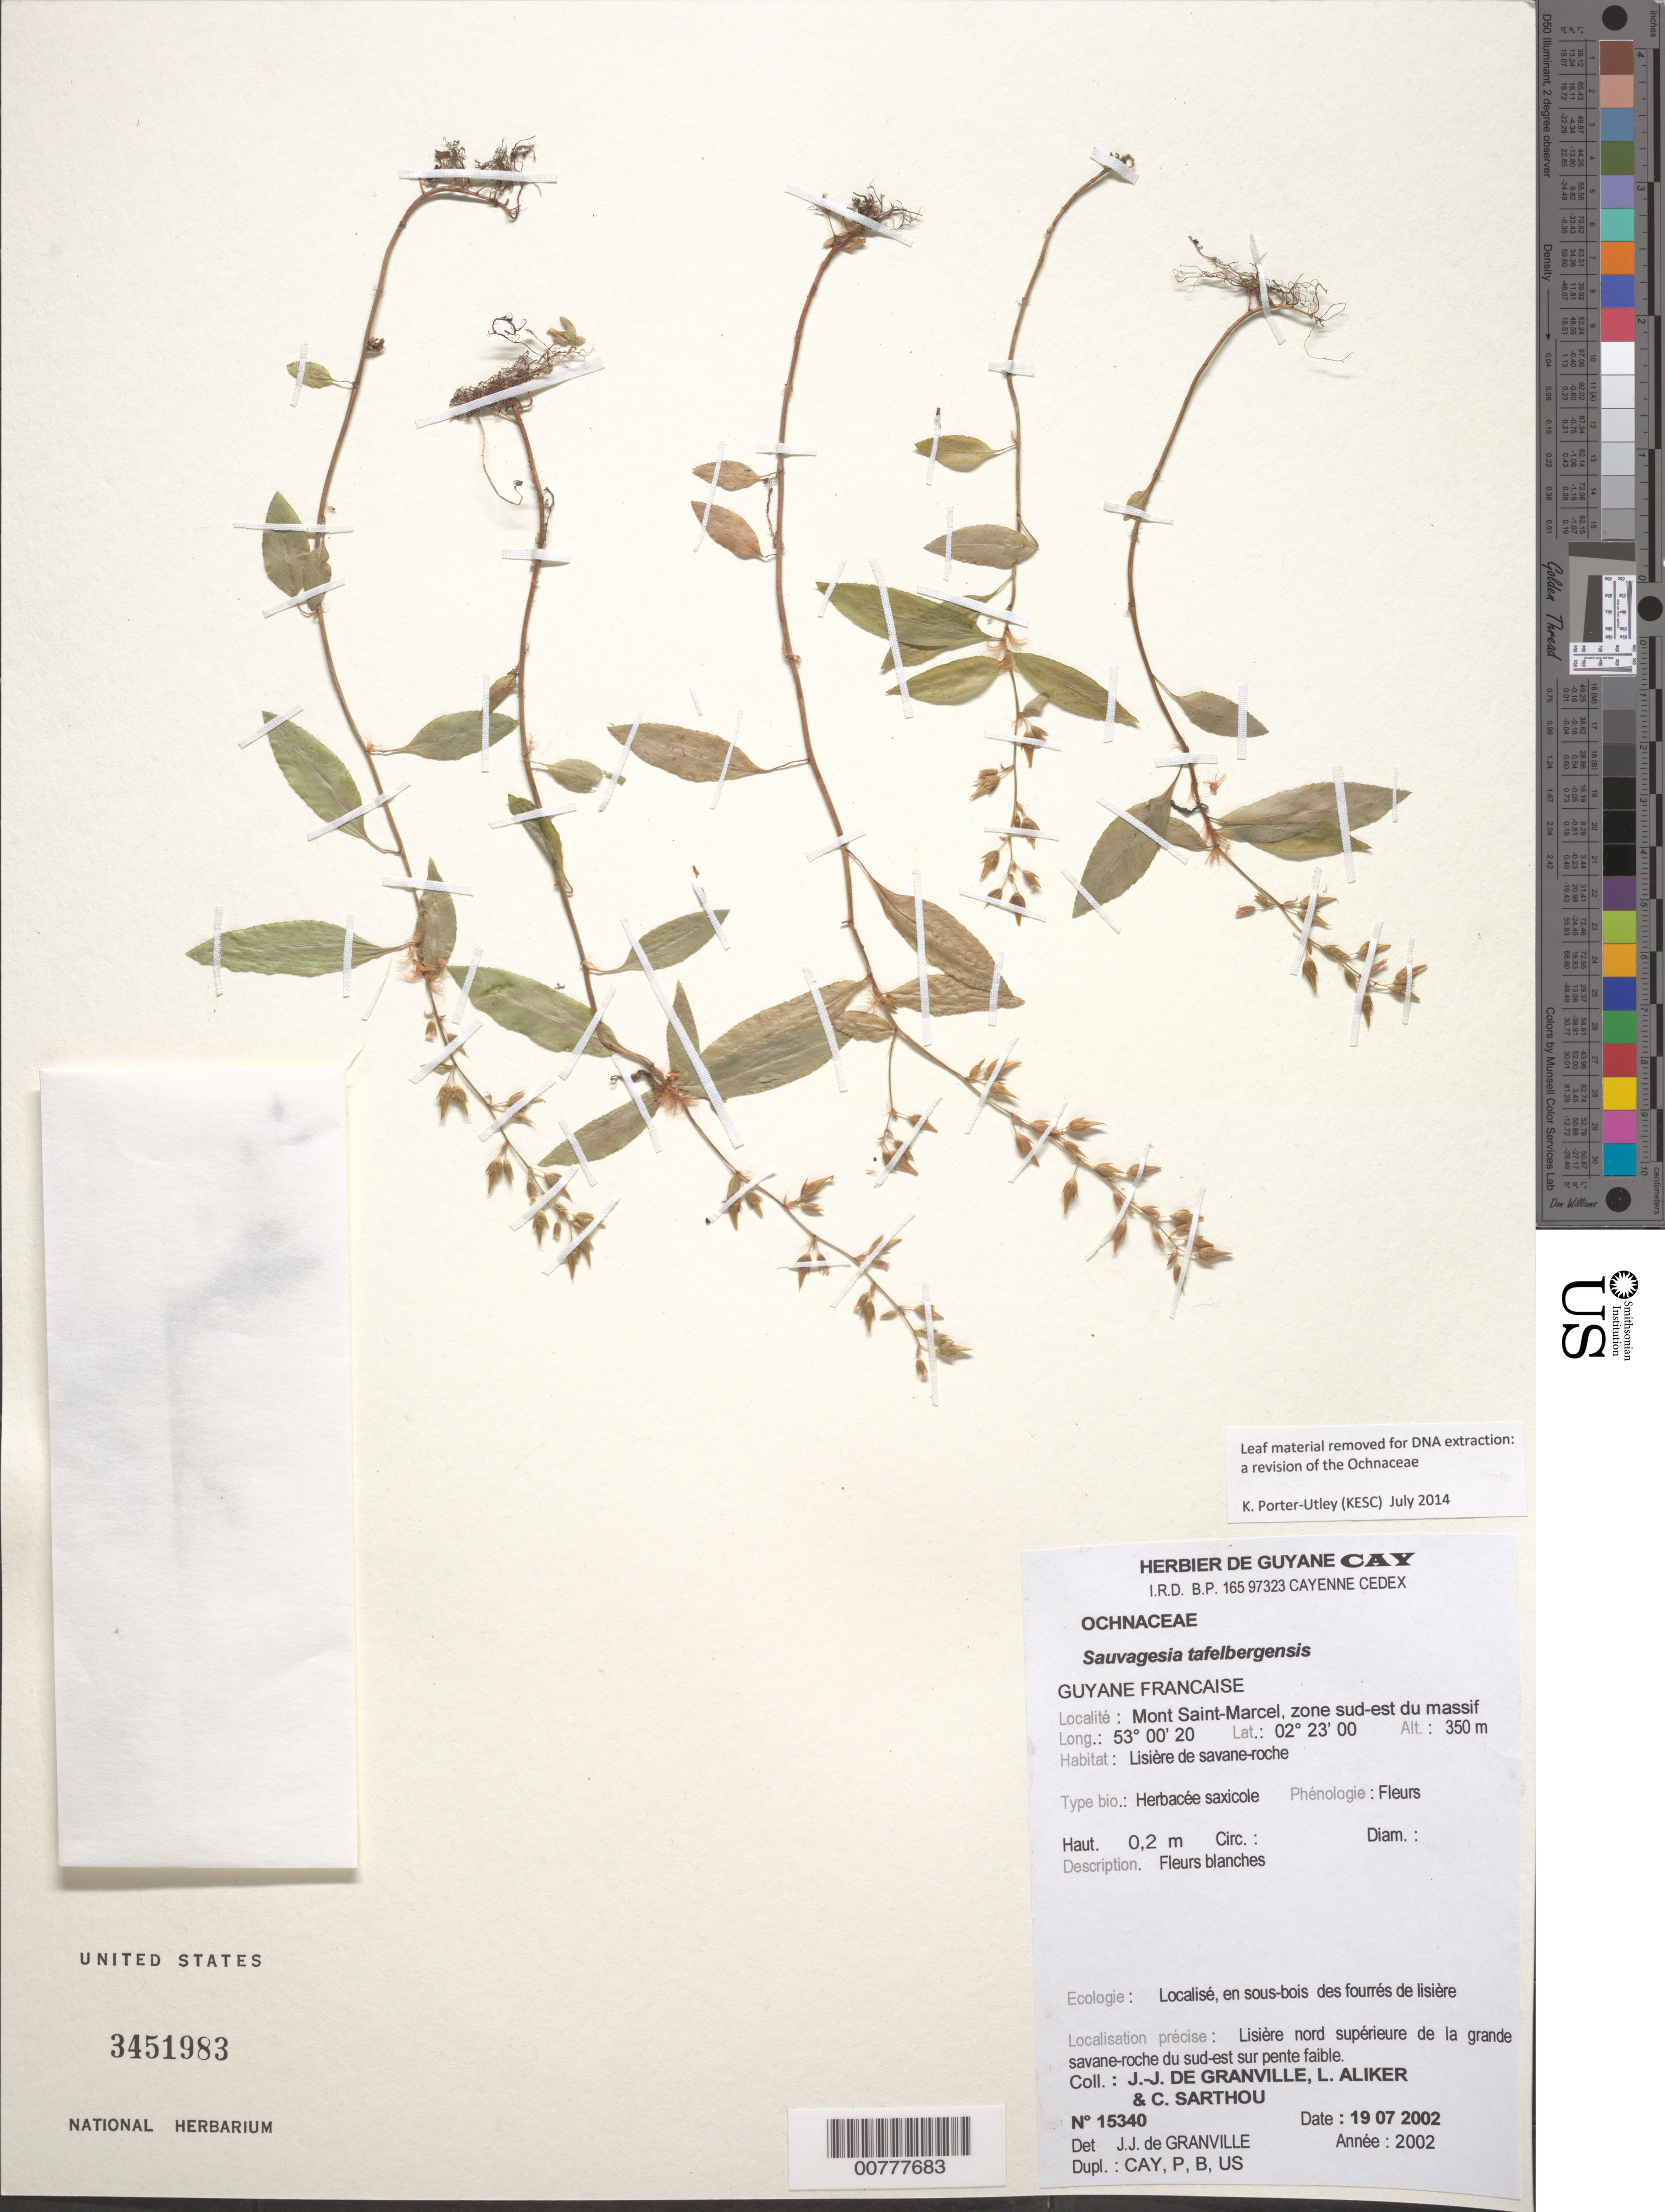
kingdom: Plantae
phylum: Tracheophyta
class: Magnoliopsida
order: Malpighiales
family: Ochnaceae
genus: Sauvagesia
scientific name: Sauvagesia tafelbergensis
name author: Sastre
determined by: Granville, J. J. de, (CAY), Institut de Recherche pour le Developpement (IRD) (FRENCH GUIANA)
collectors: J.-J. de Granville, L. Aliker & C. Sarthou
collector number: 15340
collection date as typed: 19-Jul-02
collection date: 2002-07-19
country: French Guiana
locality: Mont Saint-Marcel, zone Sud-Est du massif, Bassin de l'Yaloupi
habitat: Lisière de savane roche, lisière nord superieure de la grande savane-roche du Sud-est sur pente faible; en sous-baois de fourres de lisiere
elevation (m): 350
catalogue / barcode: US 3451983